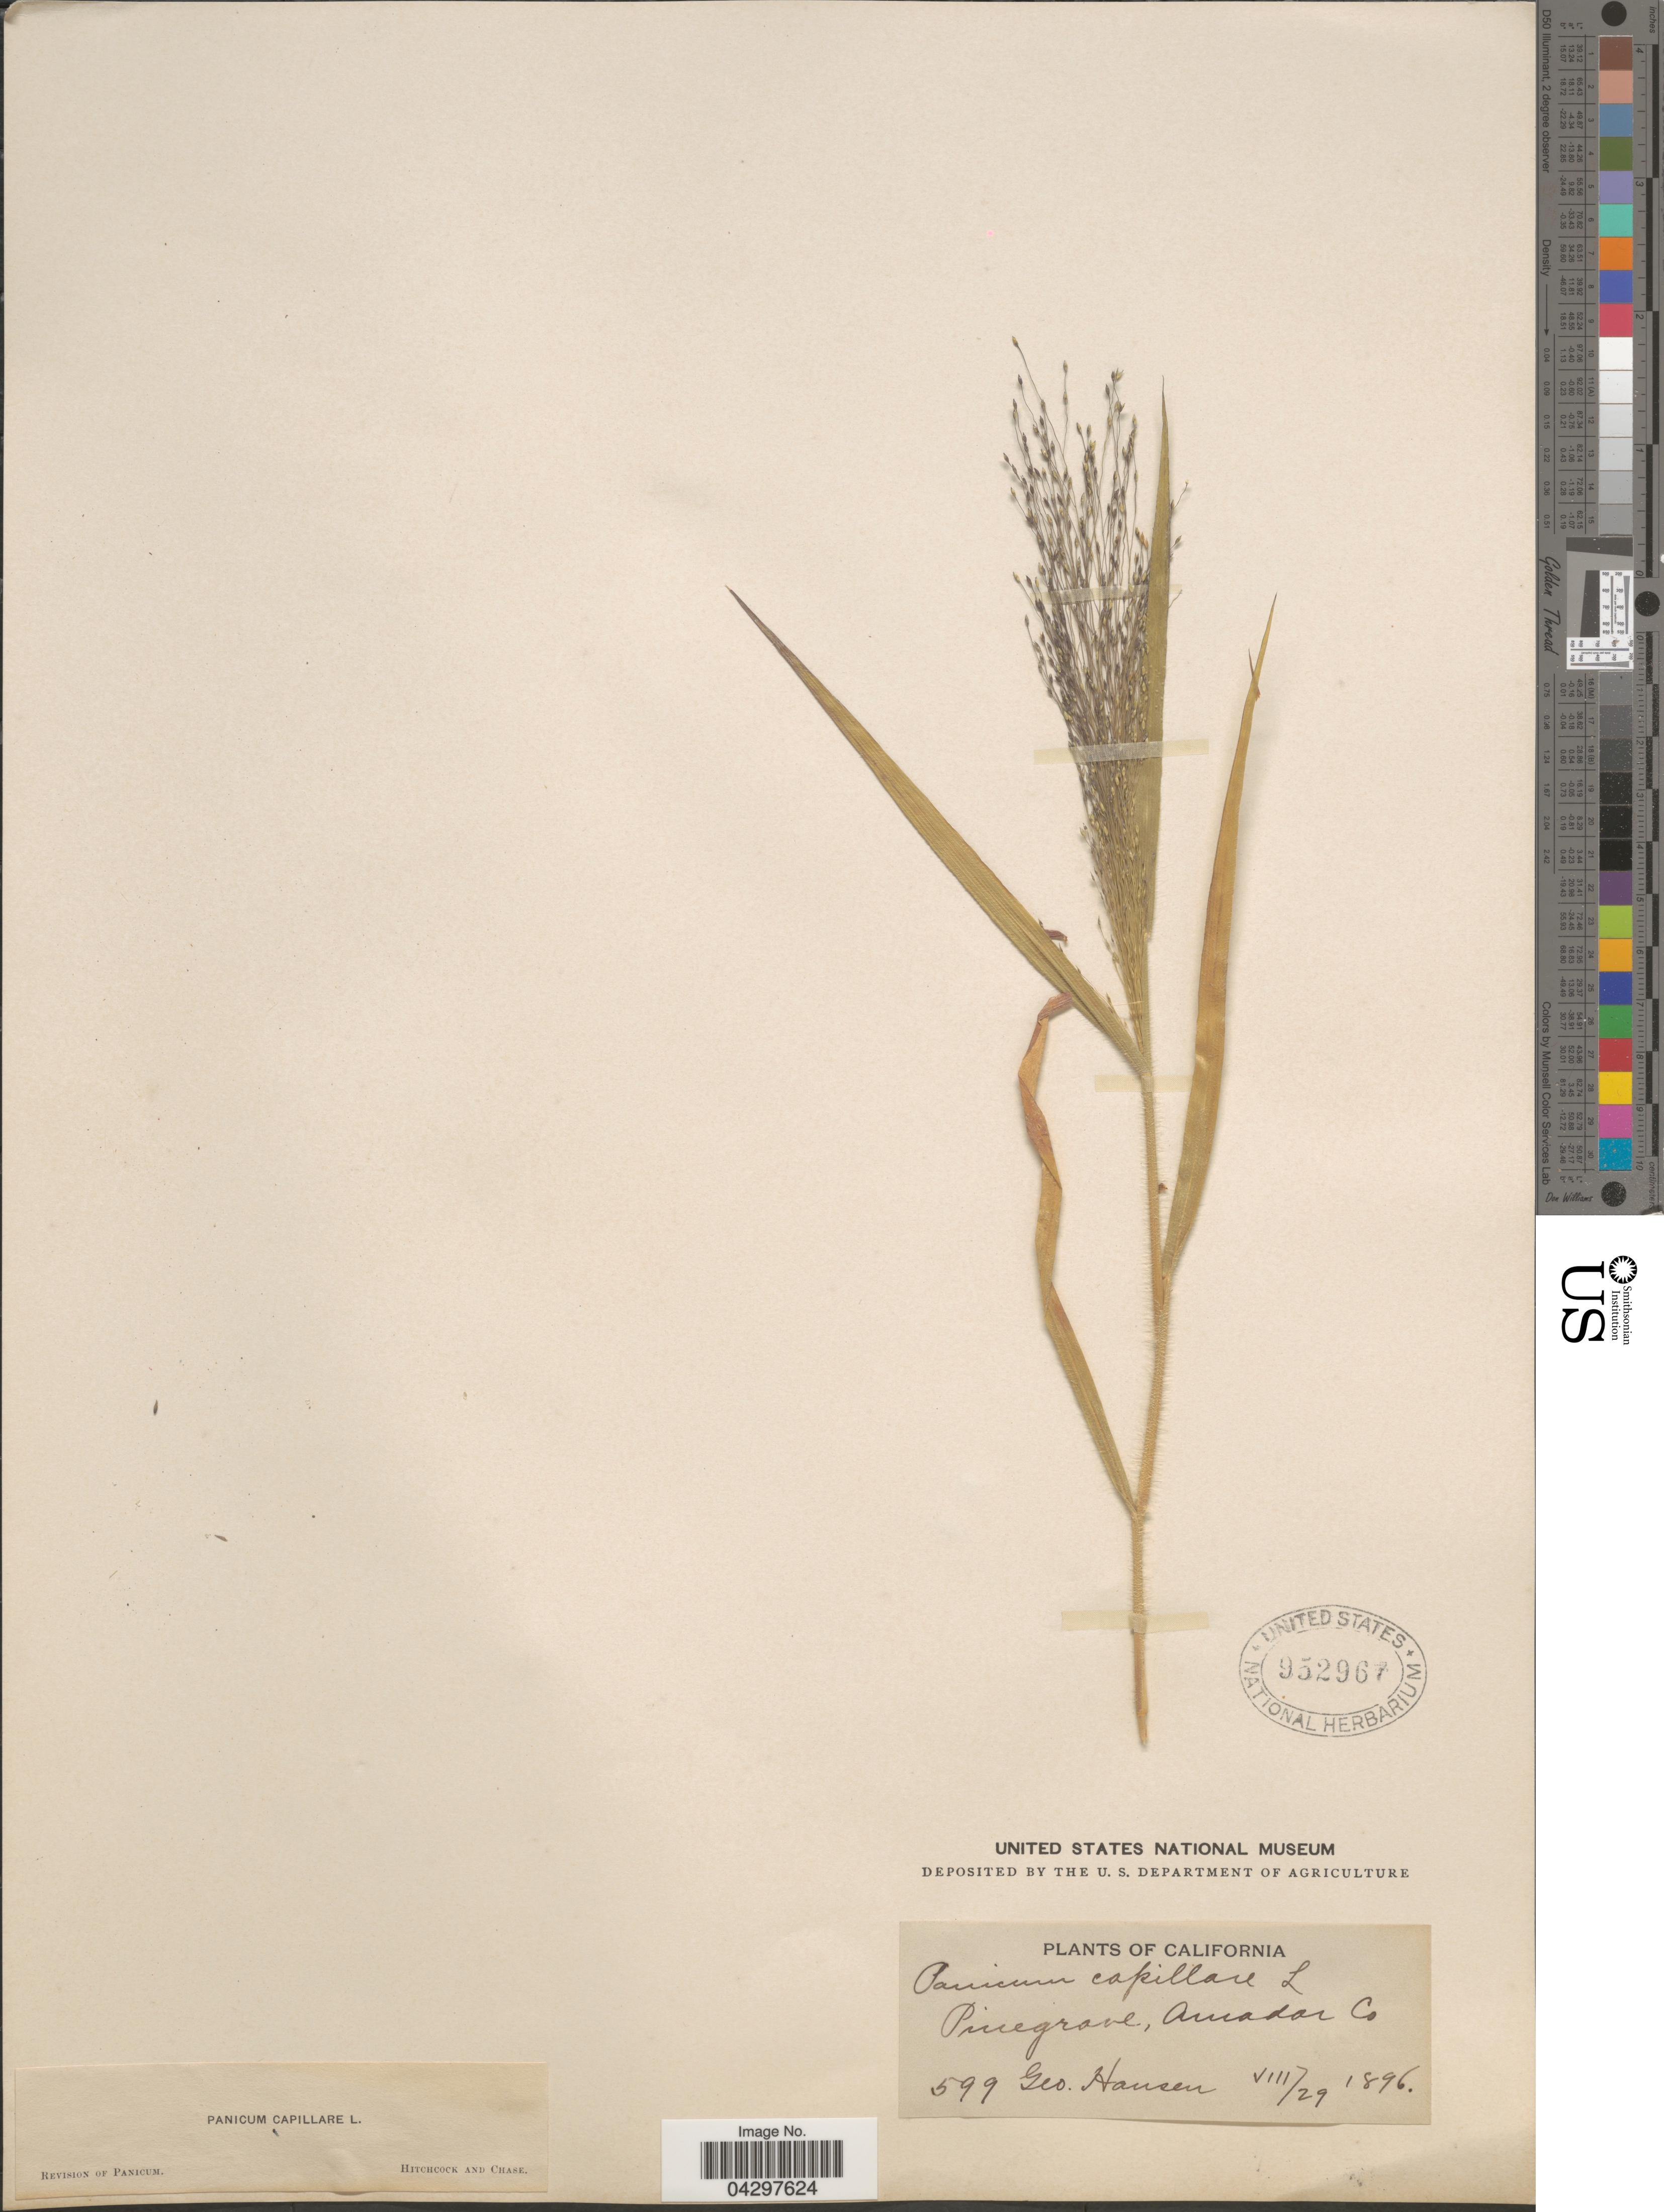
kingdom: Plantae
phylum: Tracheophyta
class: Liliopsida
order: Poales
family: Poaceae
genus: Panicum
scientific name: Panicum capillare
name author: L.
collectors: G. Hansen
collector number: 599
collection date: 1896-08-29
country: United States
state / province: California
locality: Pinegrove, Amadar Co.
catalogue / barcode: US 952967